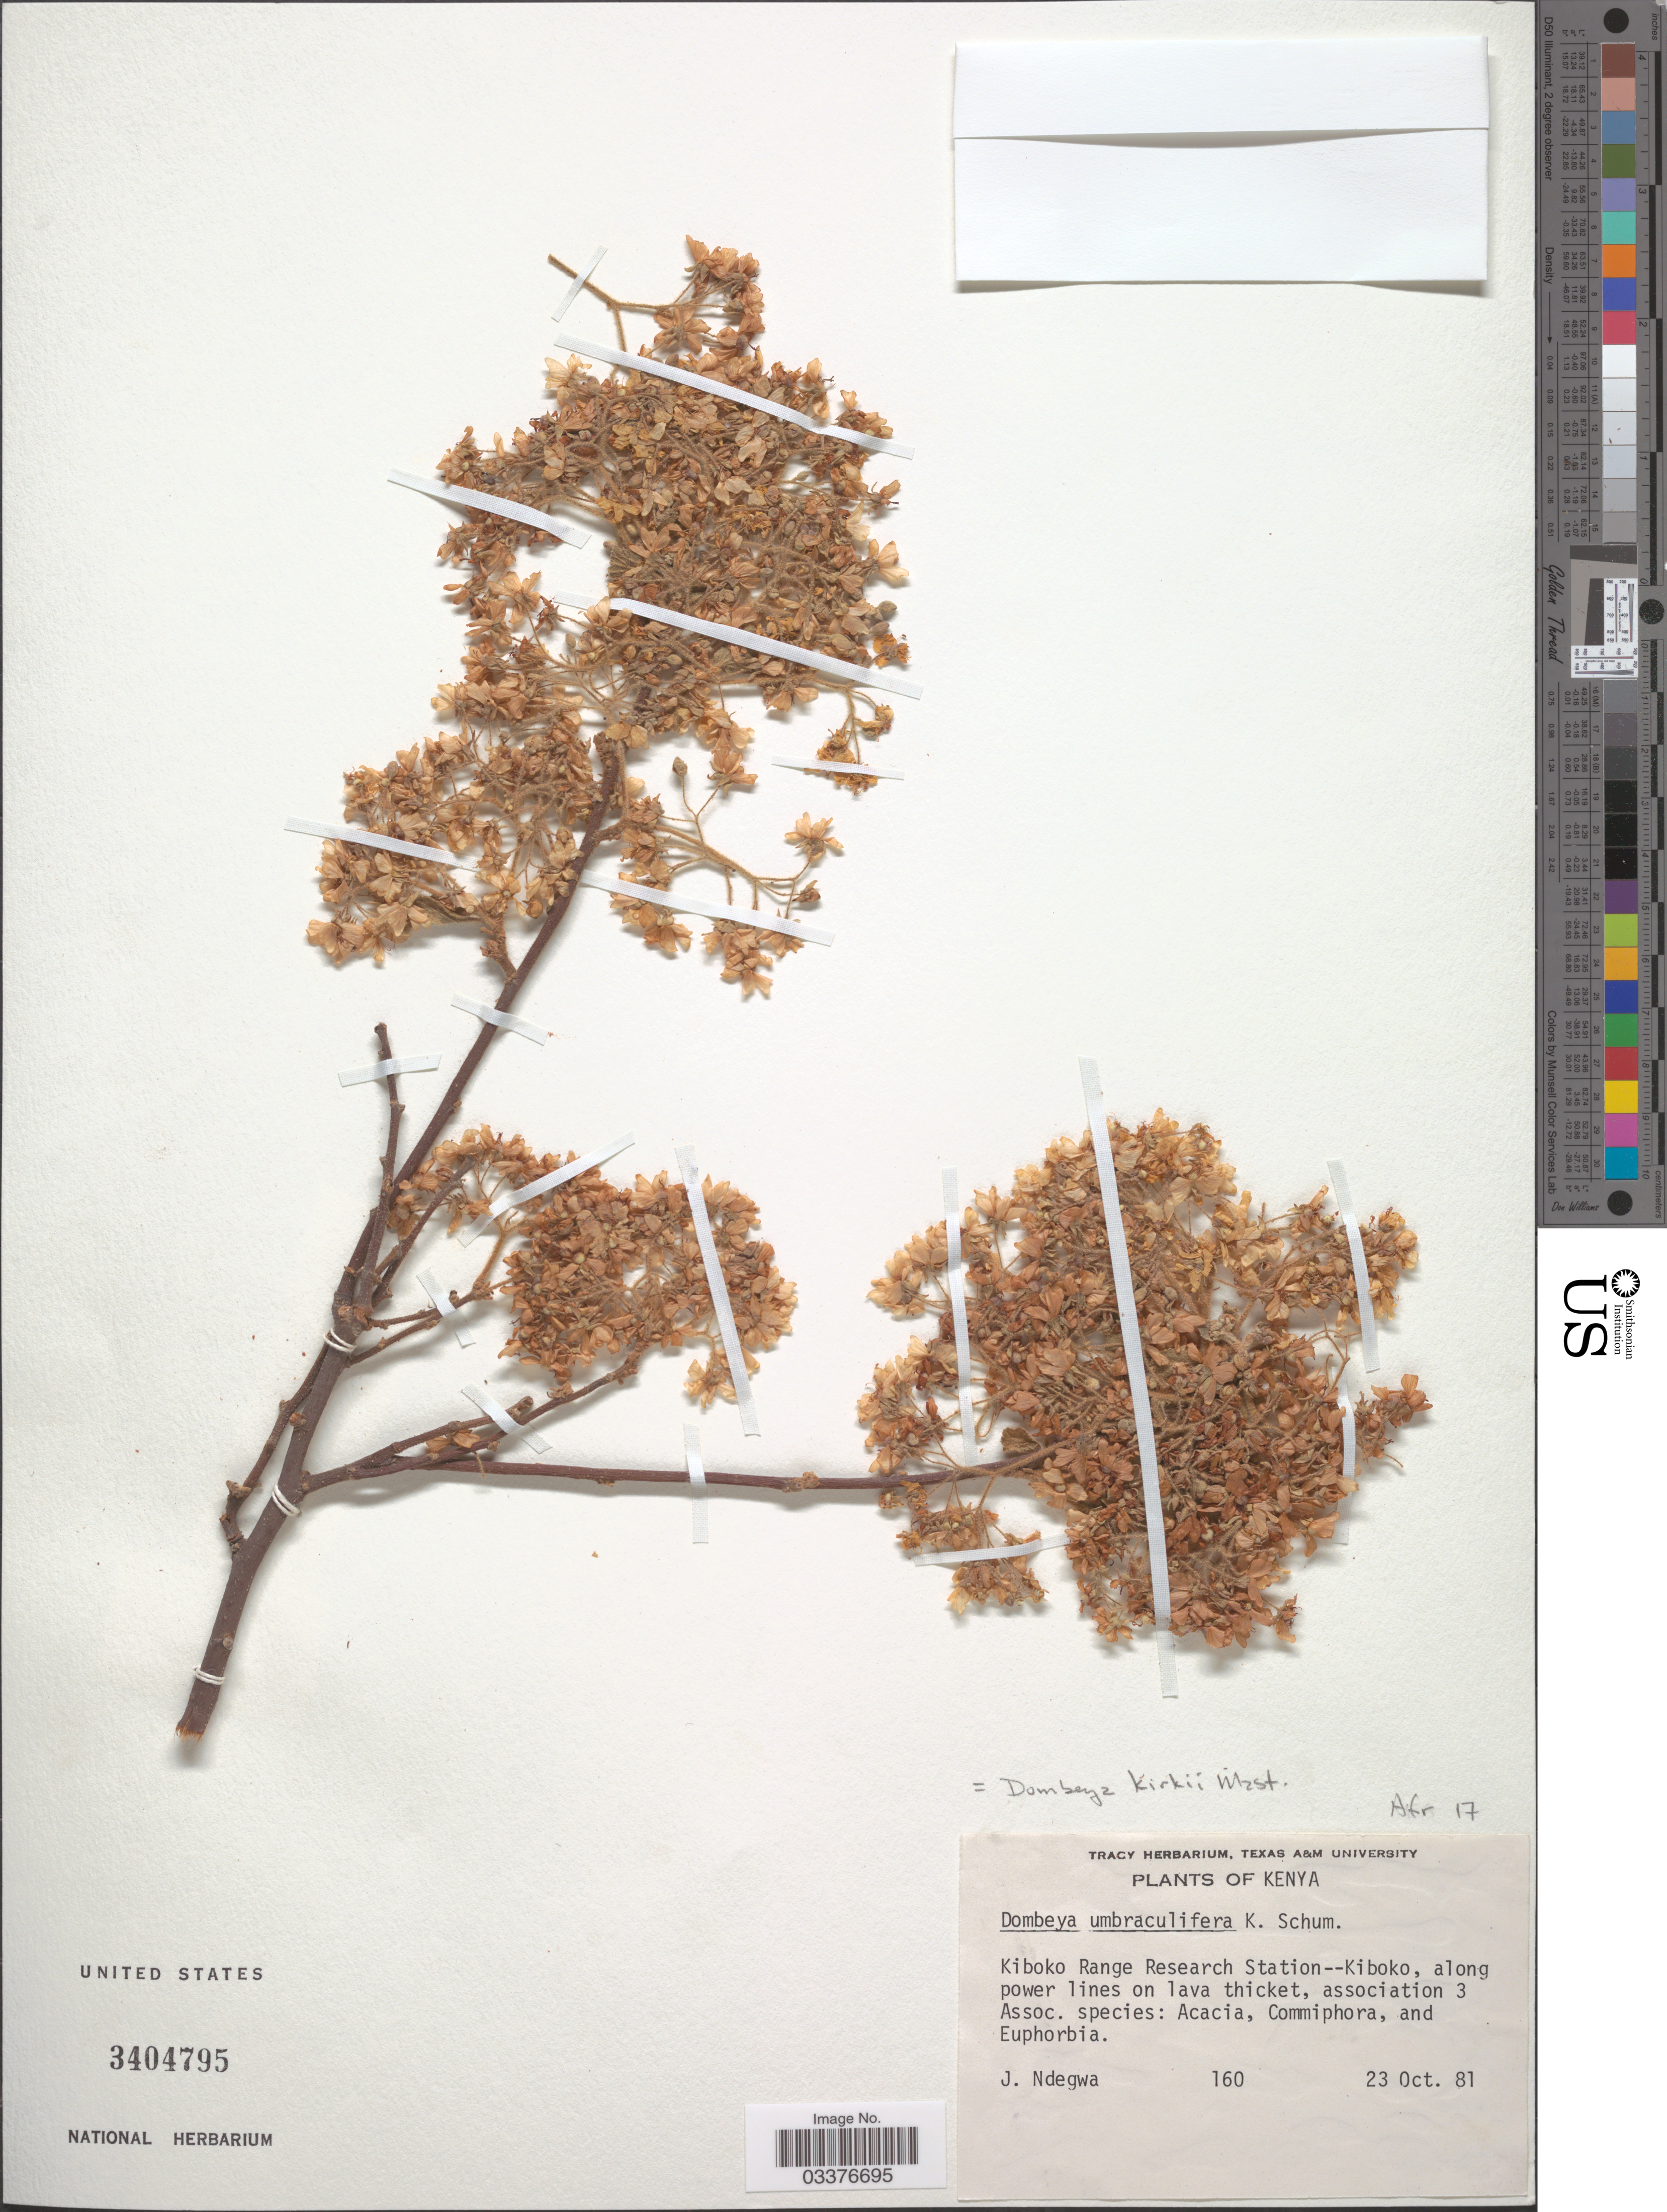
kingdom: Plantae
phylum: Tracheophyta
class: Magnoliopsida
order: Malvales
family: Malvaceae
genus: Dombeya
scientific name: Dombeya kirkii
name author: Mast.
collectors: J. Ndegwa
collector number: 160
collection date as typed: Transcribed d/m/y: 23/10/81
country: Kenya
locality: Kiboko Range Research Station--Kiboko, along power lines on lava thicket, association 3.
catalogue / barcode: US 3404795